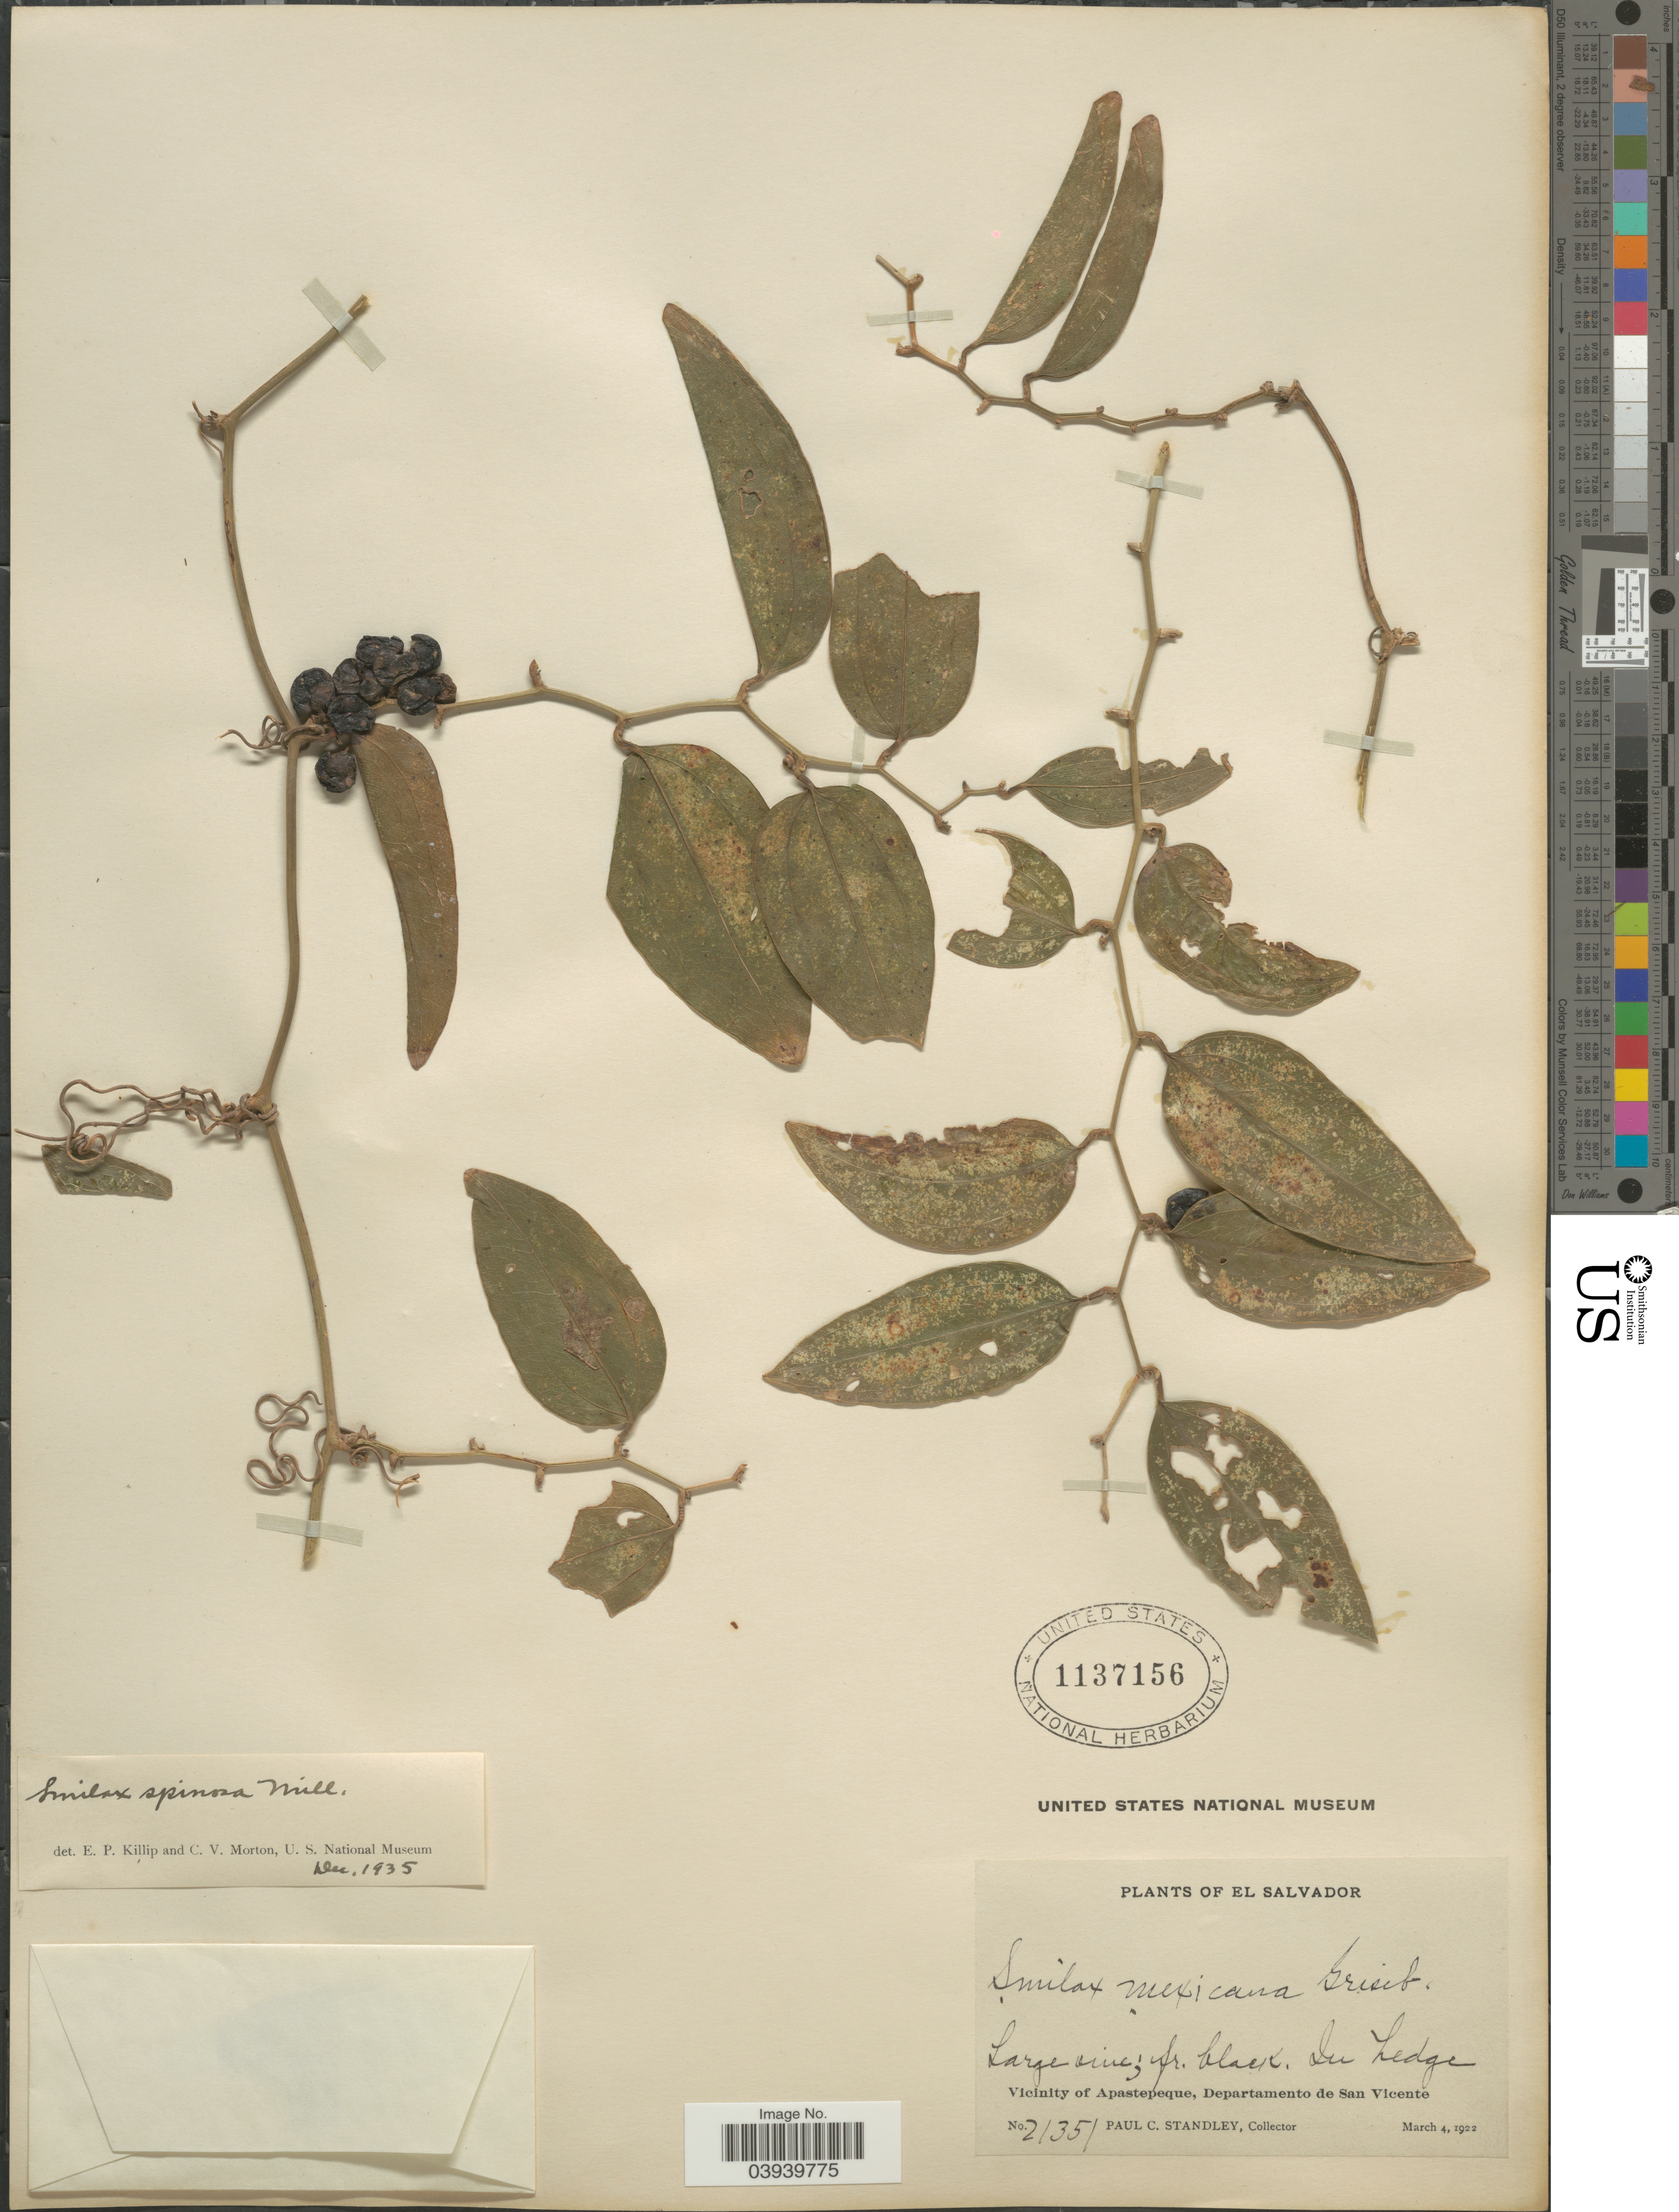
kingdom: Plantae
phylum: Tracheophyta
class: Liliopsida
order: Liliales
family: Smilacaceae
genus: Smilax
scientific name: Smilax spinosa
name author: Mill.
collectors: P. C. Standley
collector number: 21351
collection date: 1922-03-04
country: El Salvador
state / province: San Vincente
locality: Vicinity of Apastepeque, Departamento de San Vicente.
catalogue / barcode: US 1137156